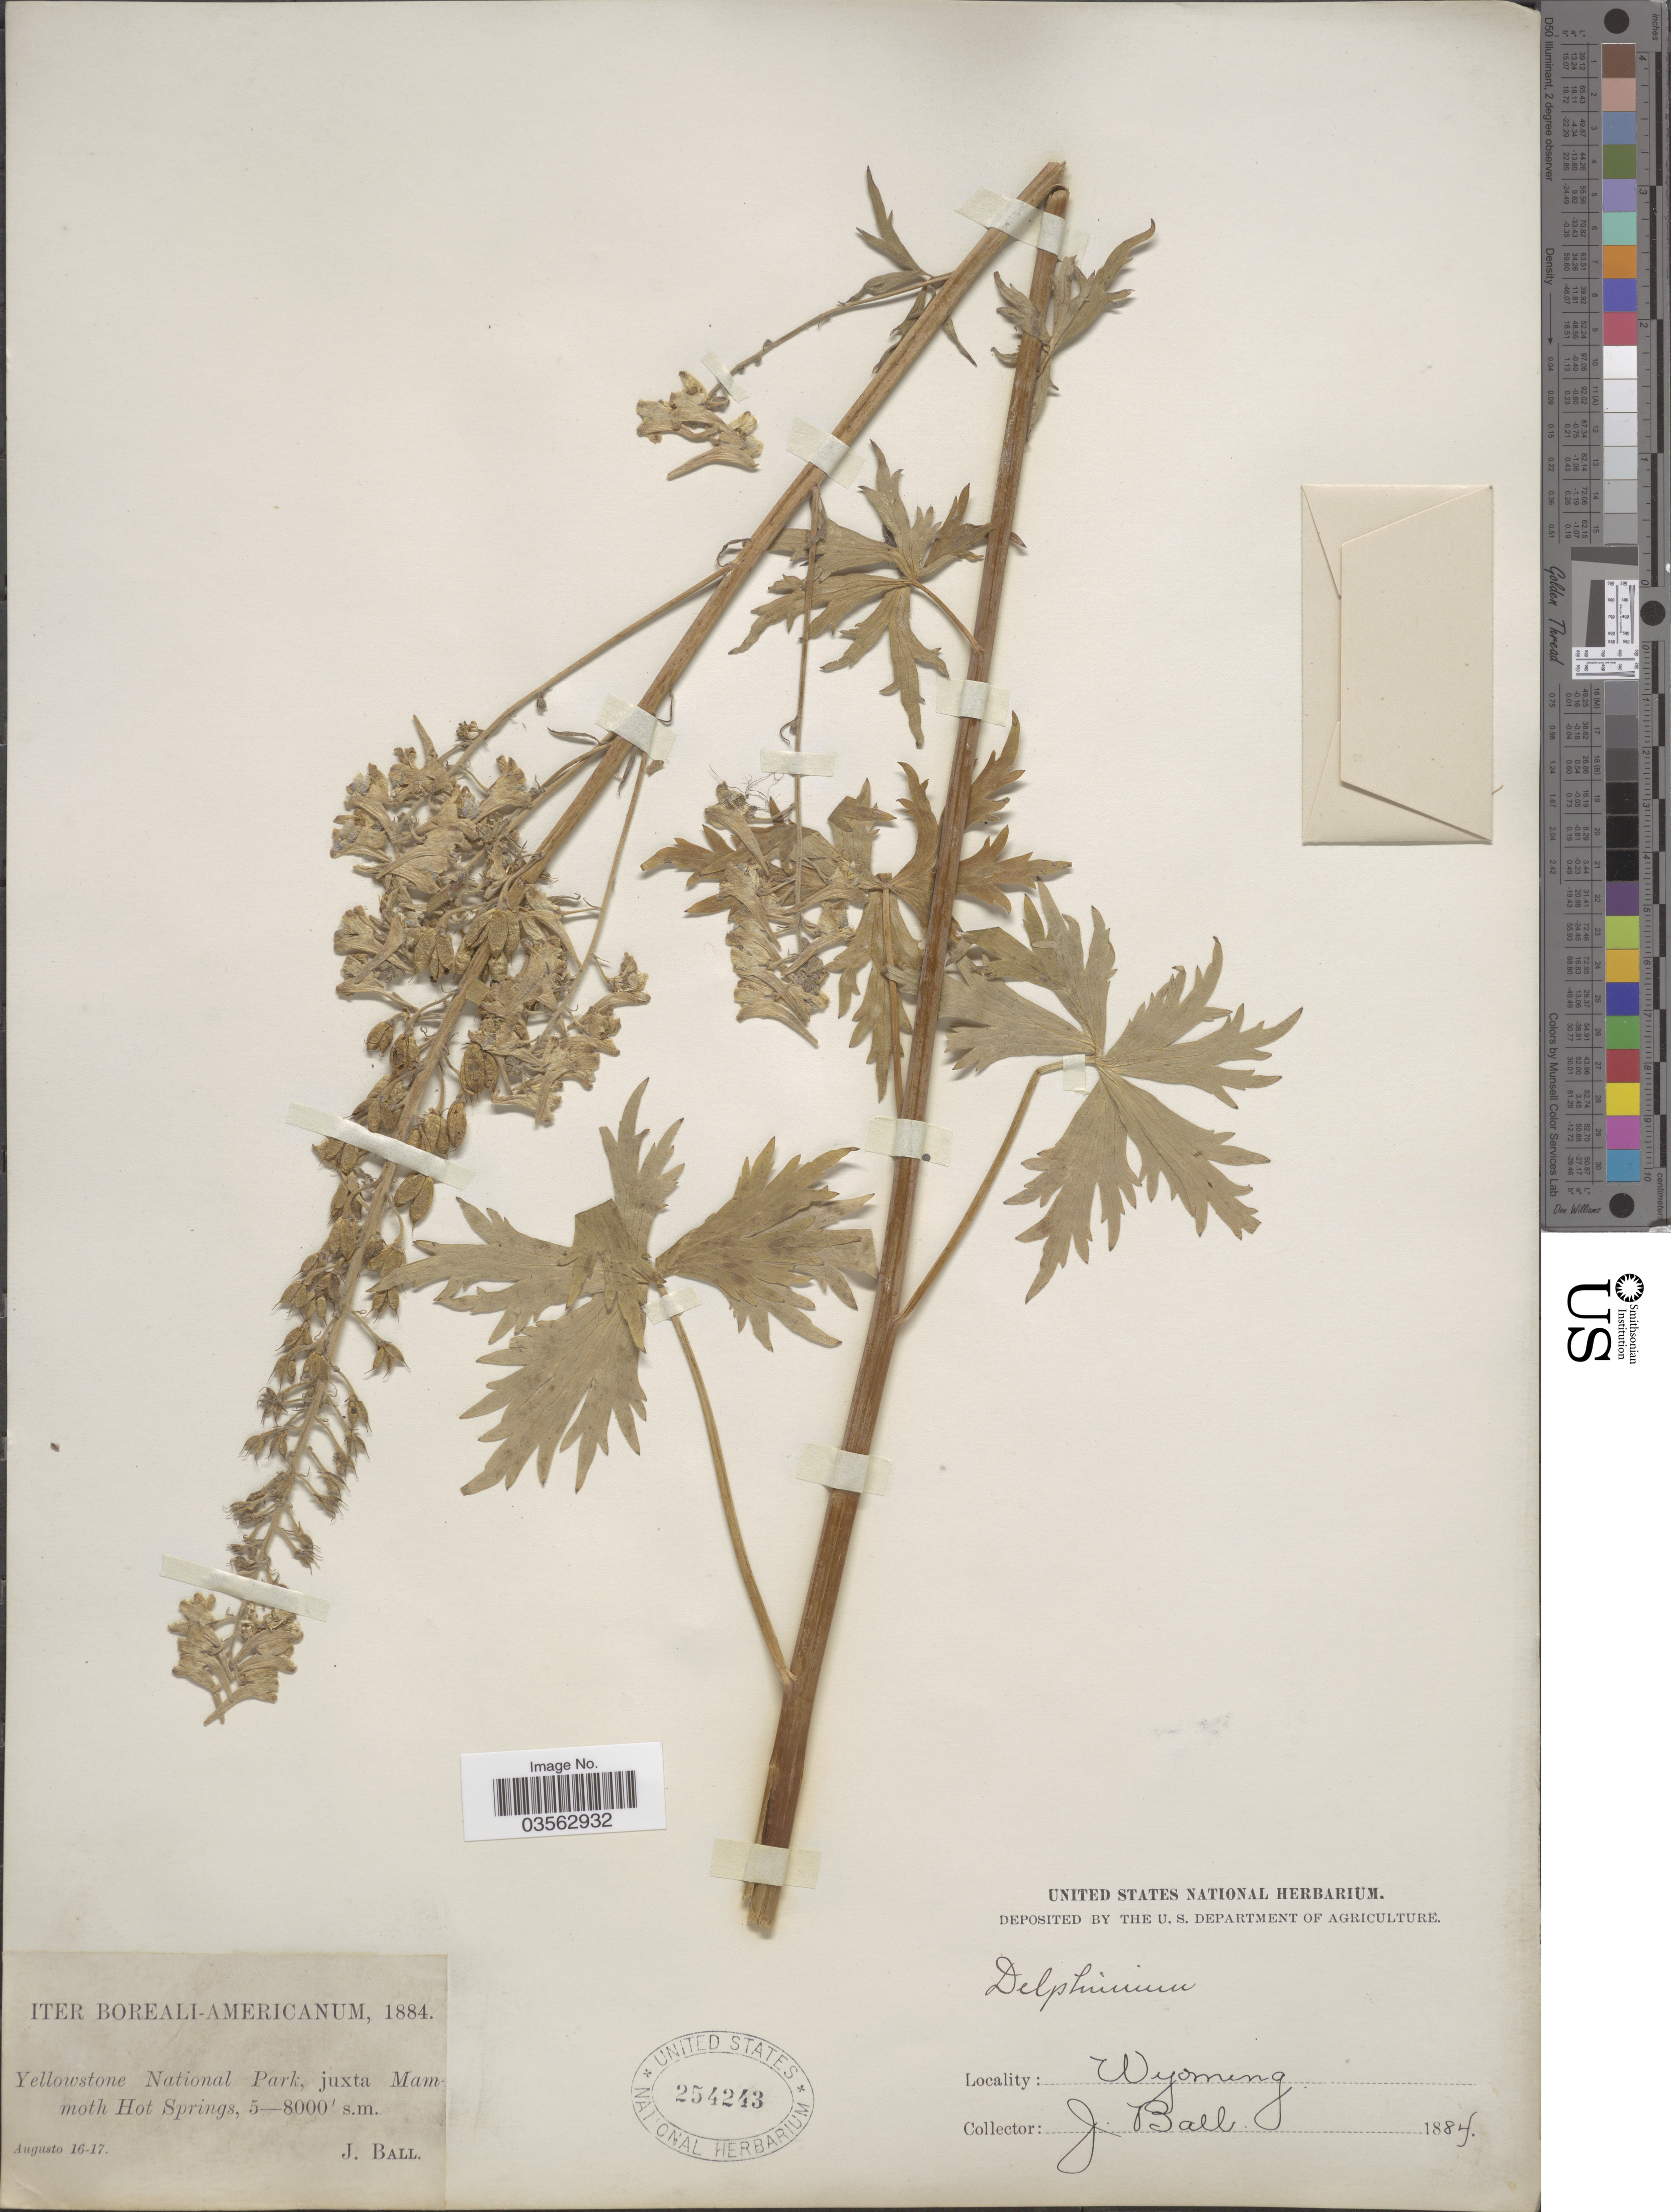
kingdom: Plantae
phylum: Tracheophyta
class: Magnoliopsida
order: Ranunculales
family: Ranunculaceae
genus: Delphinium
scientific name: Delphinium cucullatum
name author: E. Nelson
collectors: J. Ball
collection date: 1884-08-16/1884-08-17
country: United States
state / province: Wyoming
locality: Boreali-Americanum. Yellowstone National Park, juxta Mammoth Hot Springs.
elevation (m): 1524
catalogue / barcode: US 254243